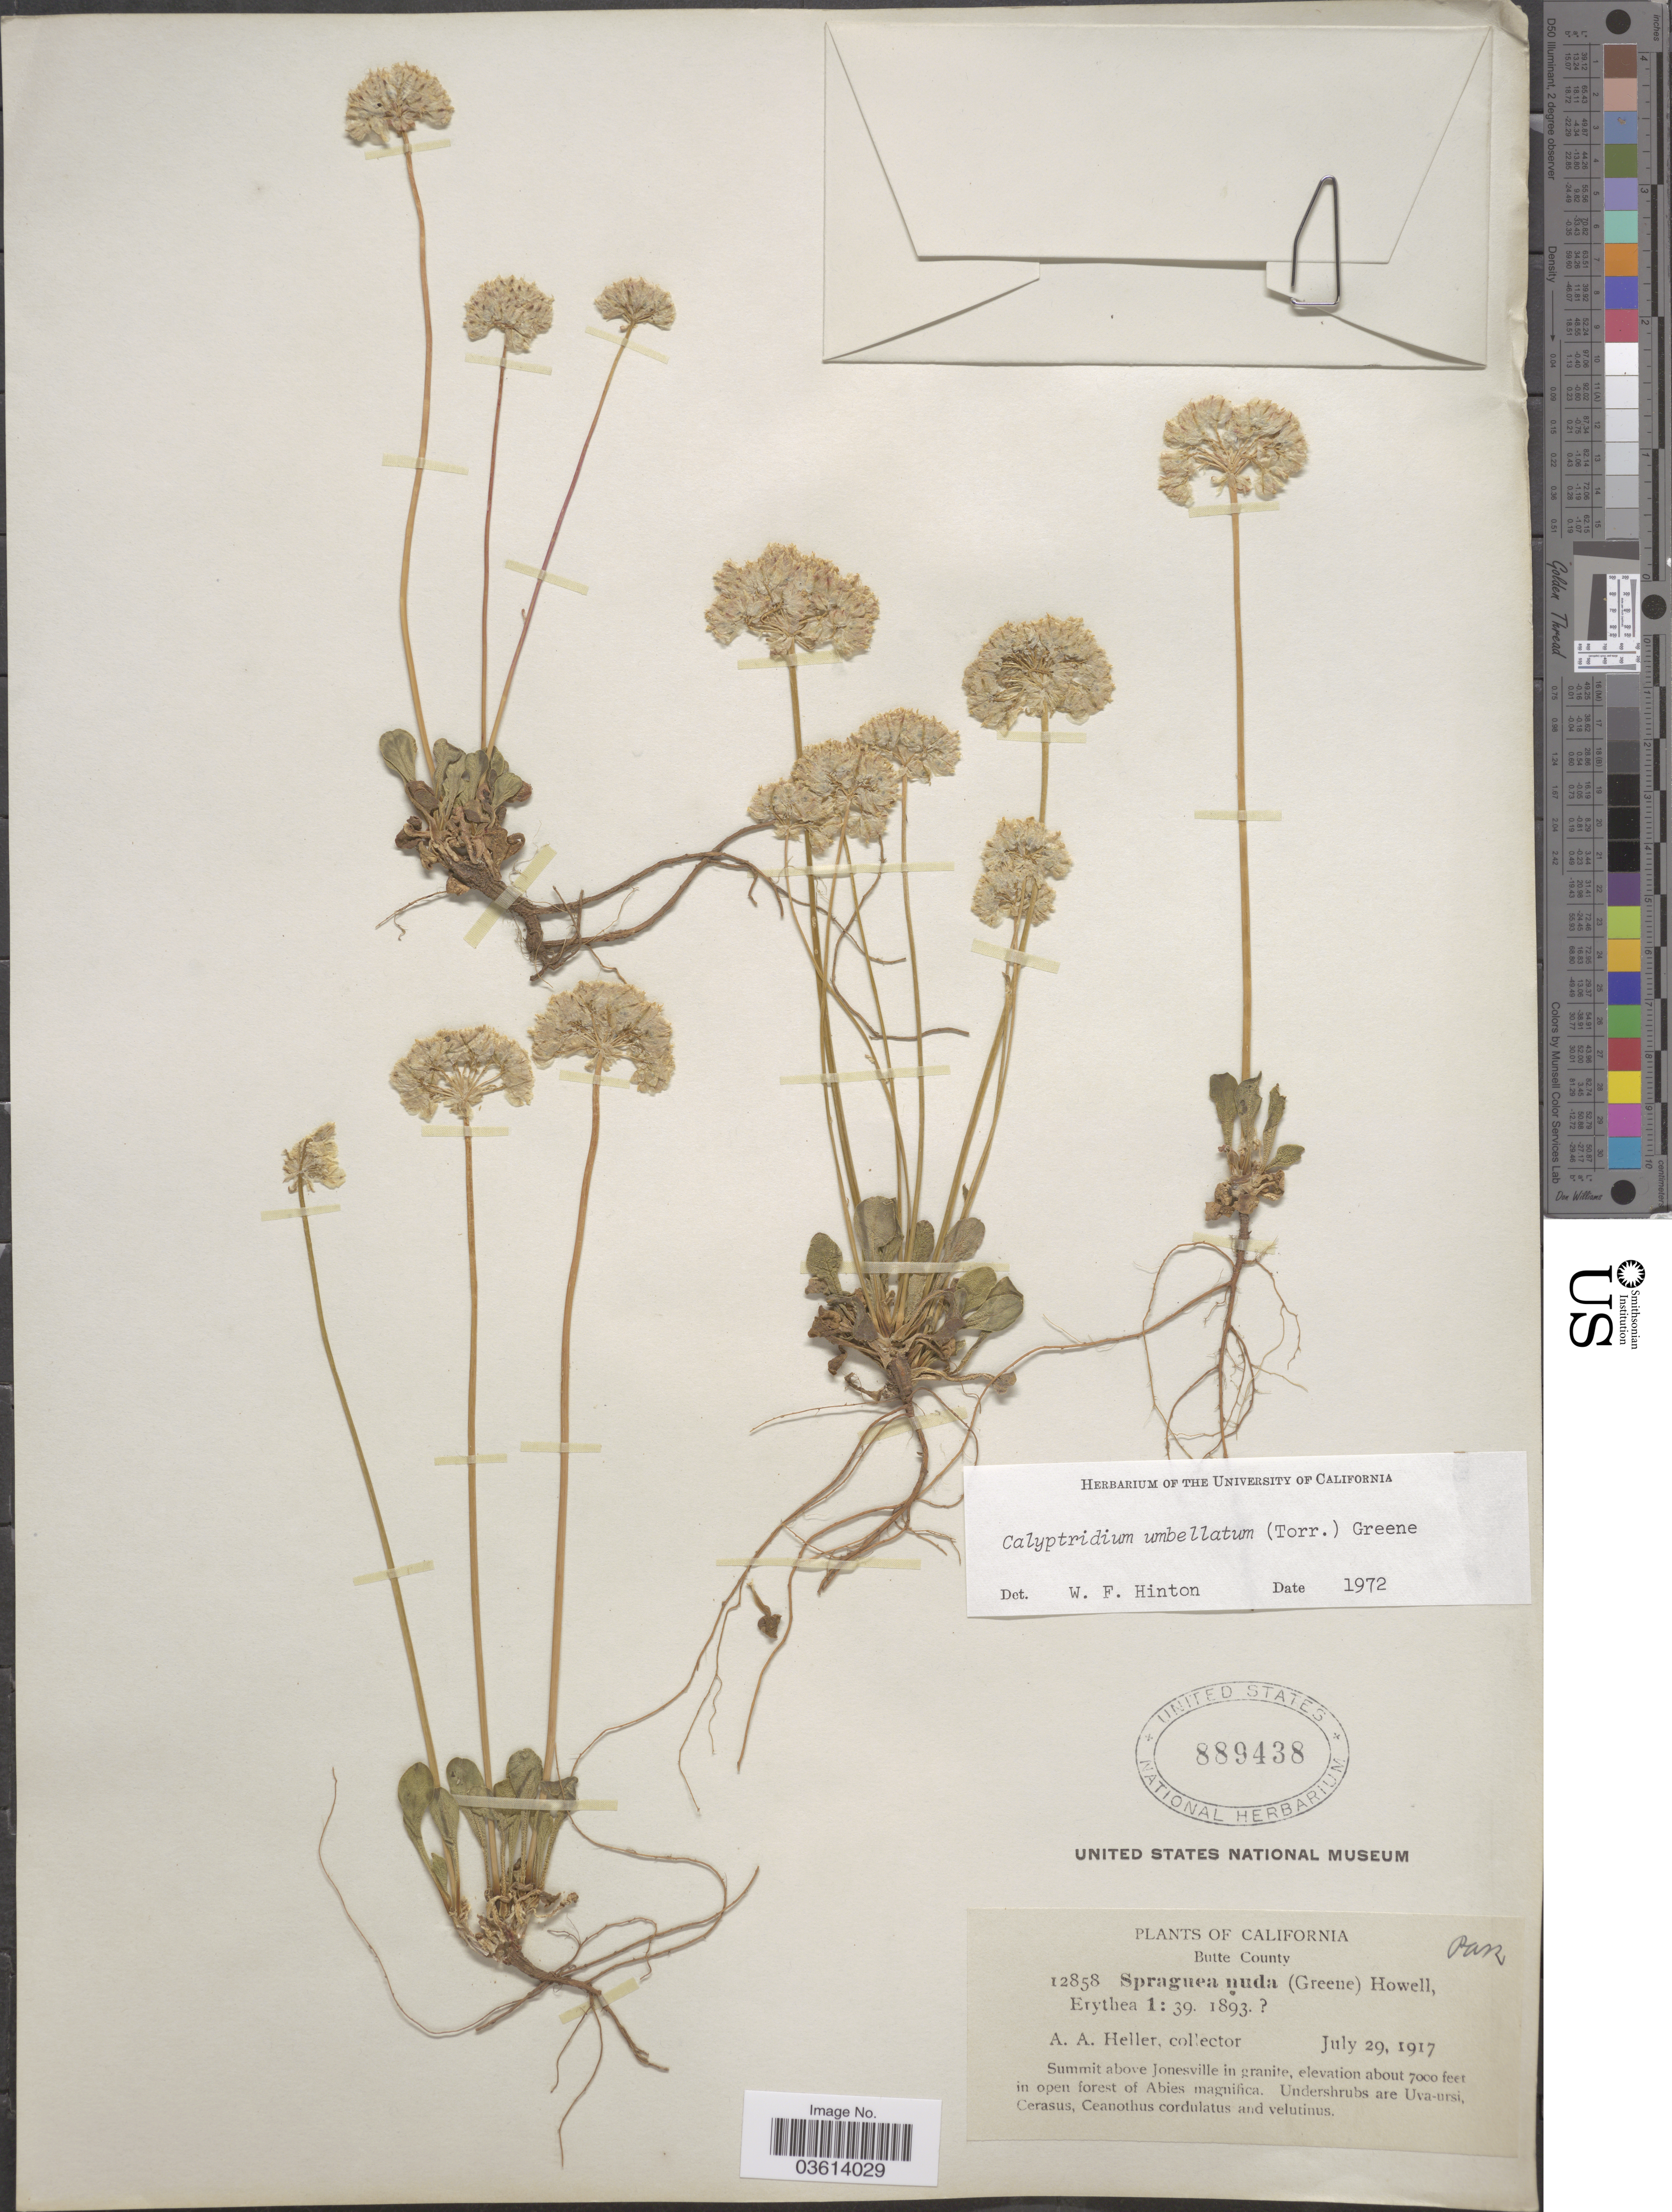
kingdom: Plantae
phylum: Tracheophyta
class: Magnoliopsida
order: Caryophyllales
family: Montiaceae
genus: Calyptridium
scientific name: Calyptridium umbellatum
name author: (Torr.) Greene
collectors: A. A. Heller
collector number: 12858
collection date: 1917-07-29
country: United States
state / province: California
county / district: Butte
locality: Butte County. Summit above Jonesville.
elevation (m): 2134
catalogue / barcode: US 889438